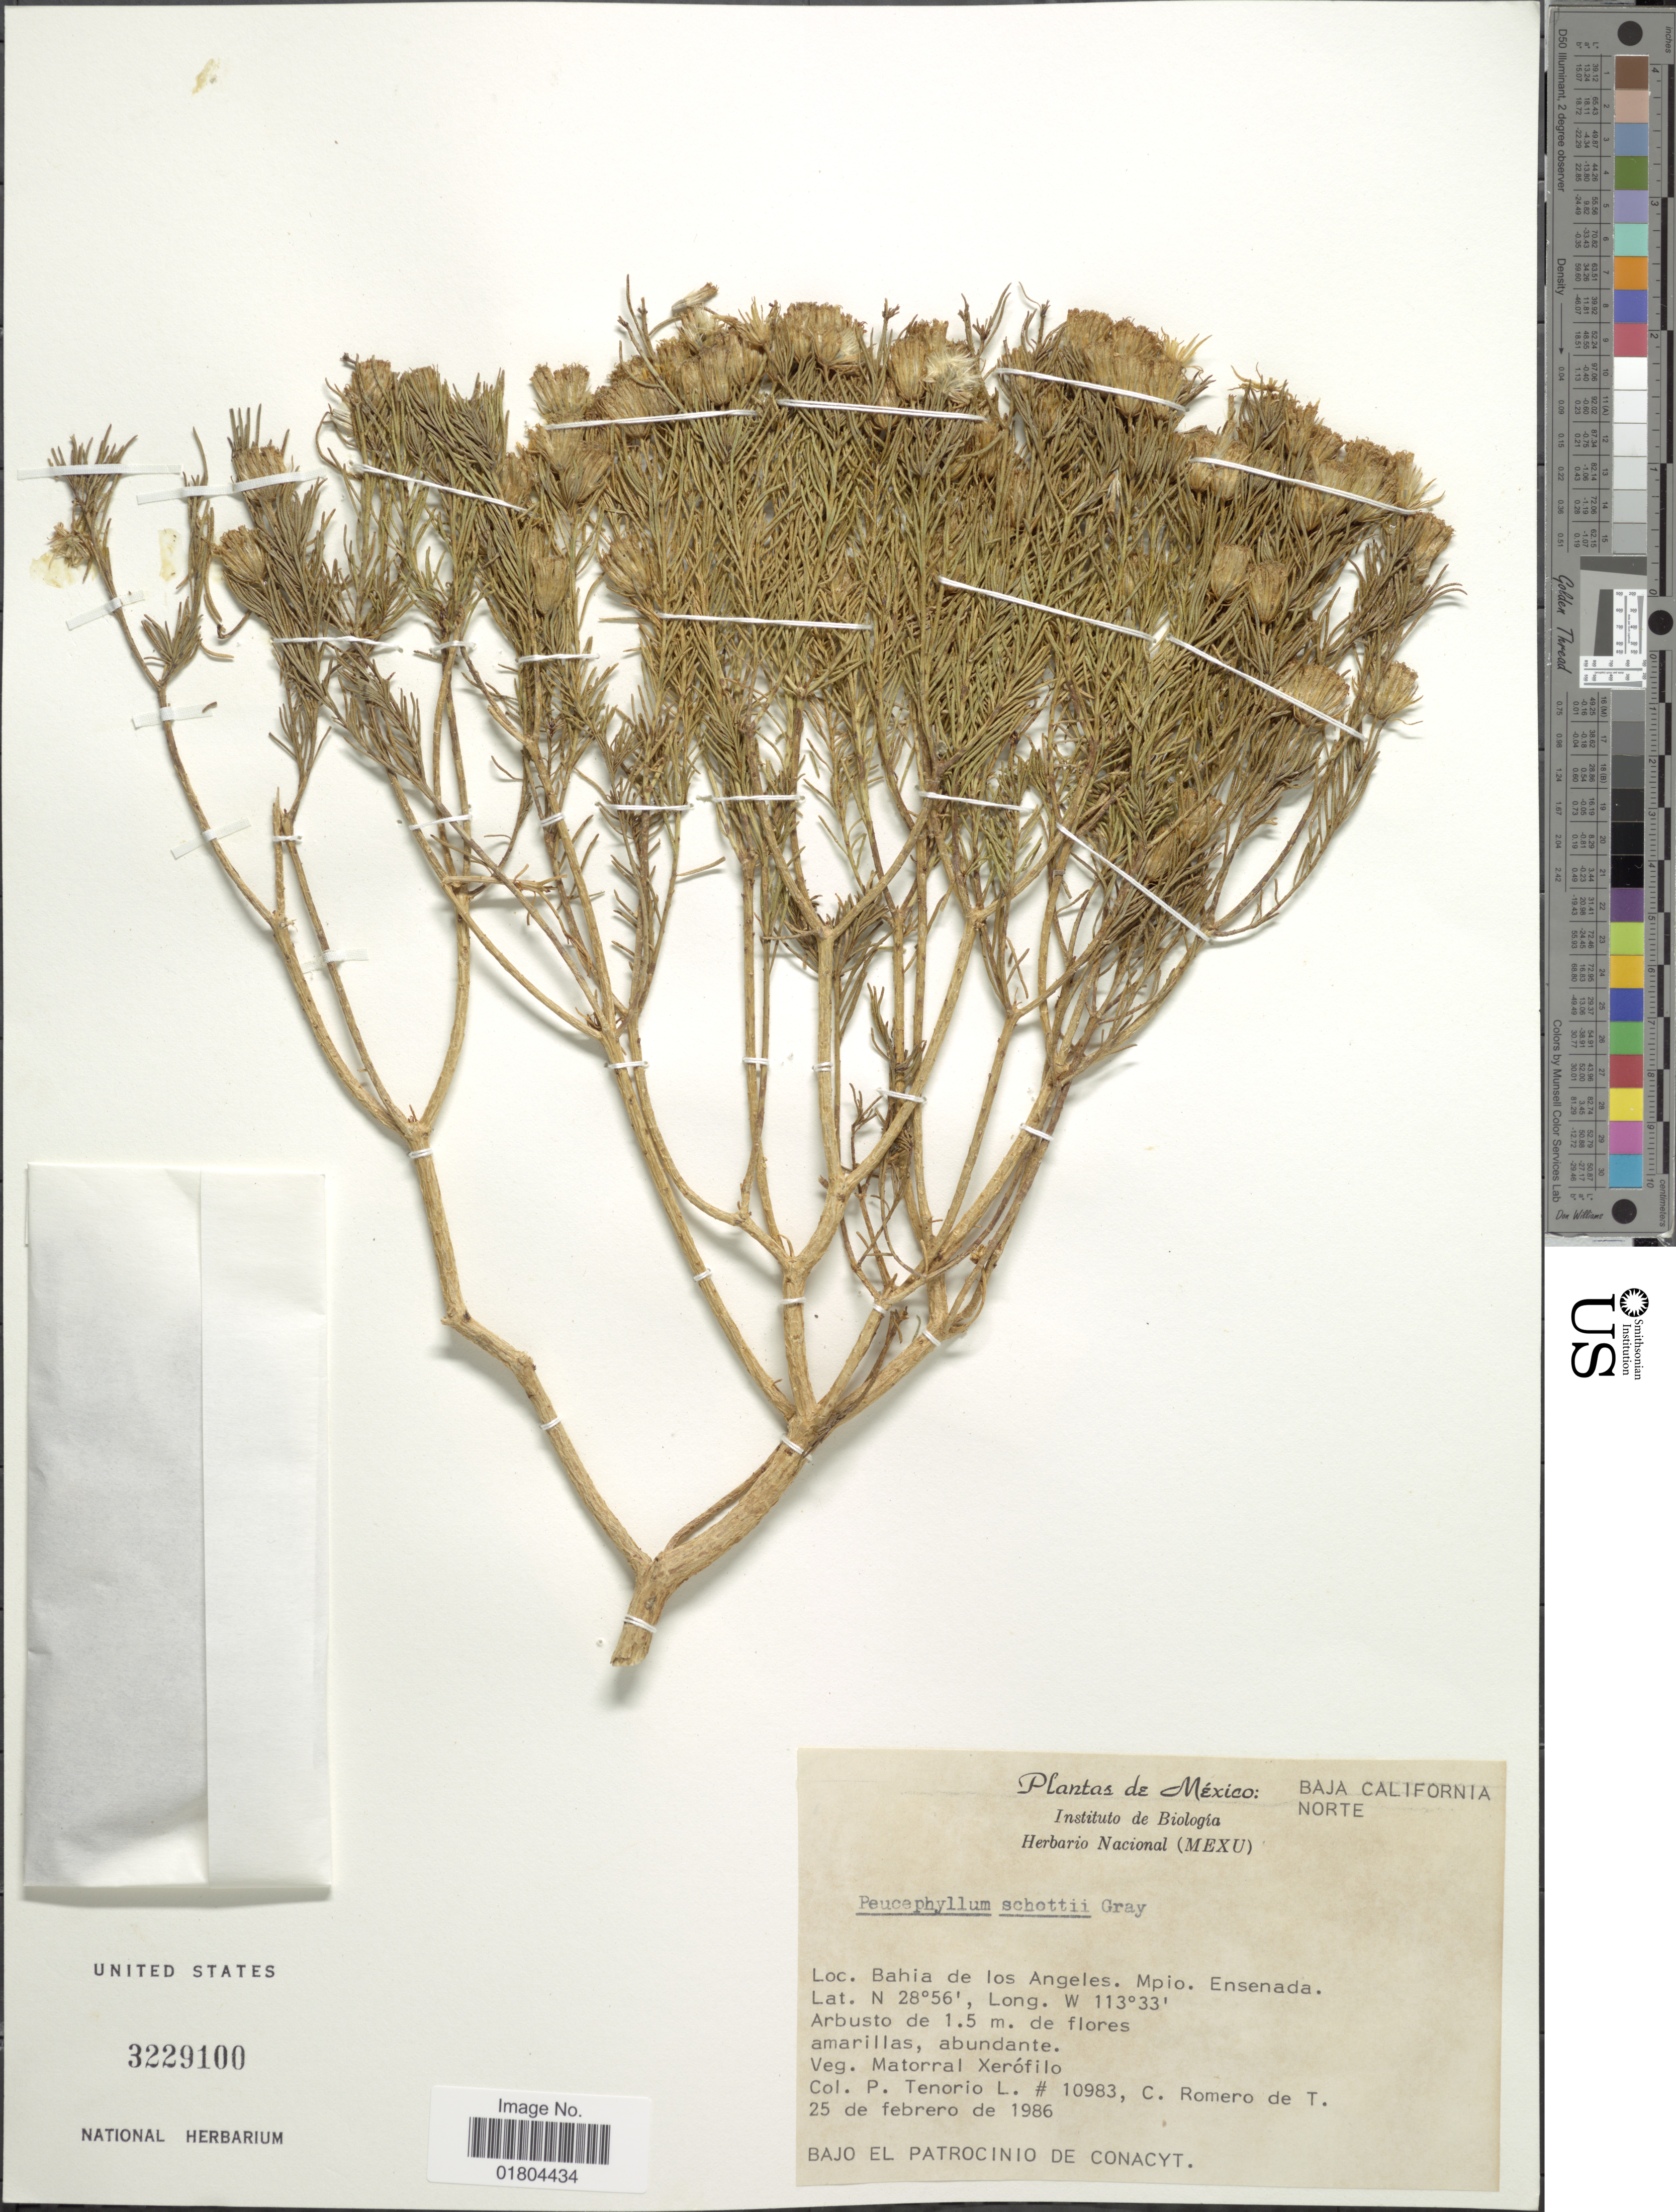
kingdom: Plantae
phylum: Tracheophyta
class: Magnoliopsida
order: Asterales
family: Asteraceae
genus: Peucephyllum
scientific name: Peucephyllum schottii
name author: A. Gray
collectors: P. Tenorio L. & C. Romero de T.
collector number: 10983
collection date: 1986-02-25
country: Mexico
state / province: Baja California Norte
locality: Bahia de los Angeles. Mpio Ensenada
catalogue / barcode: US 3229100